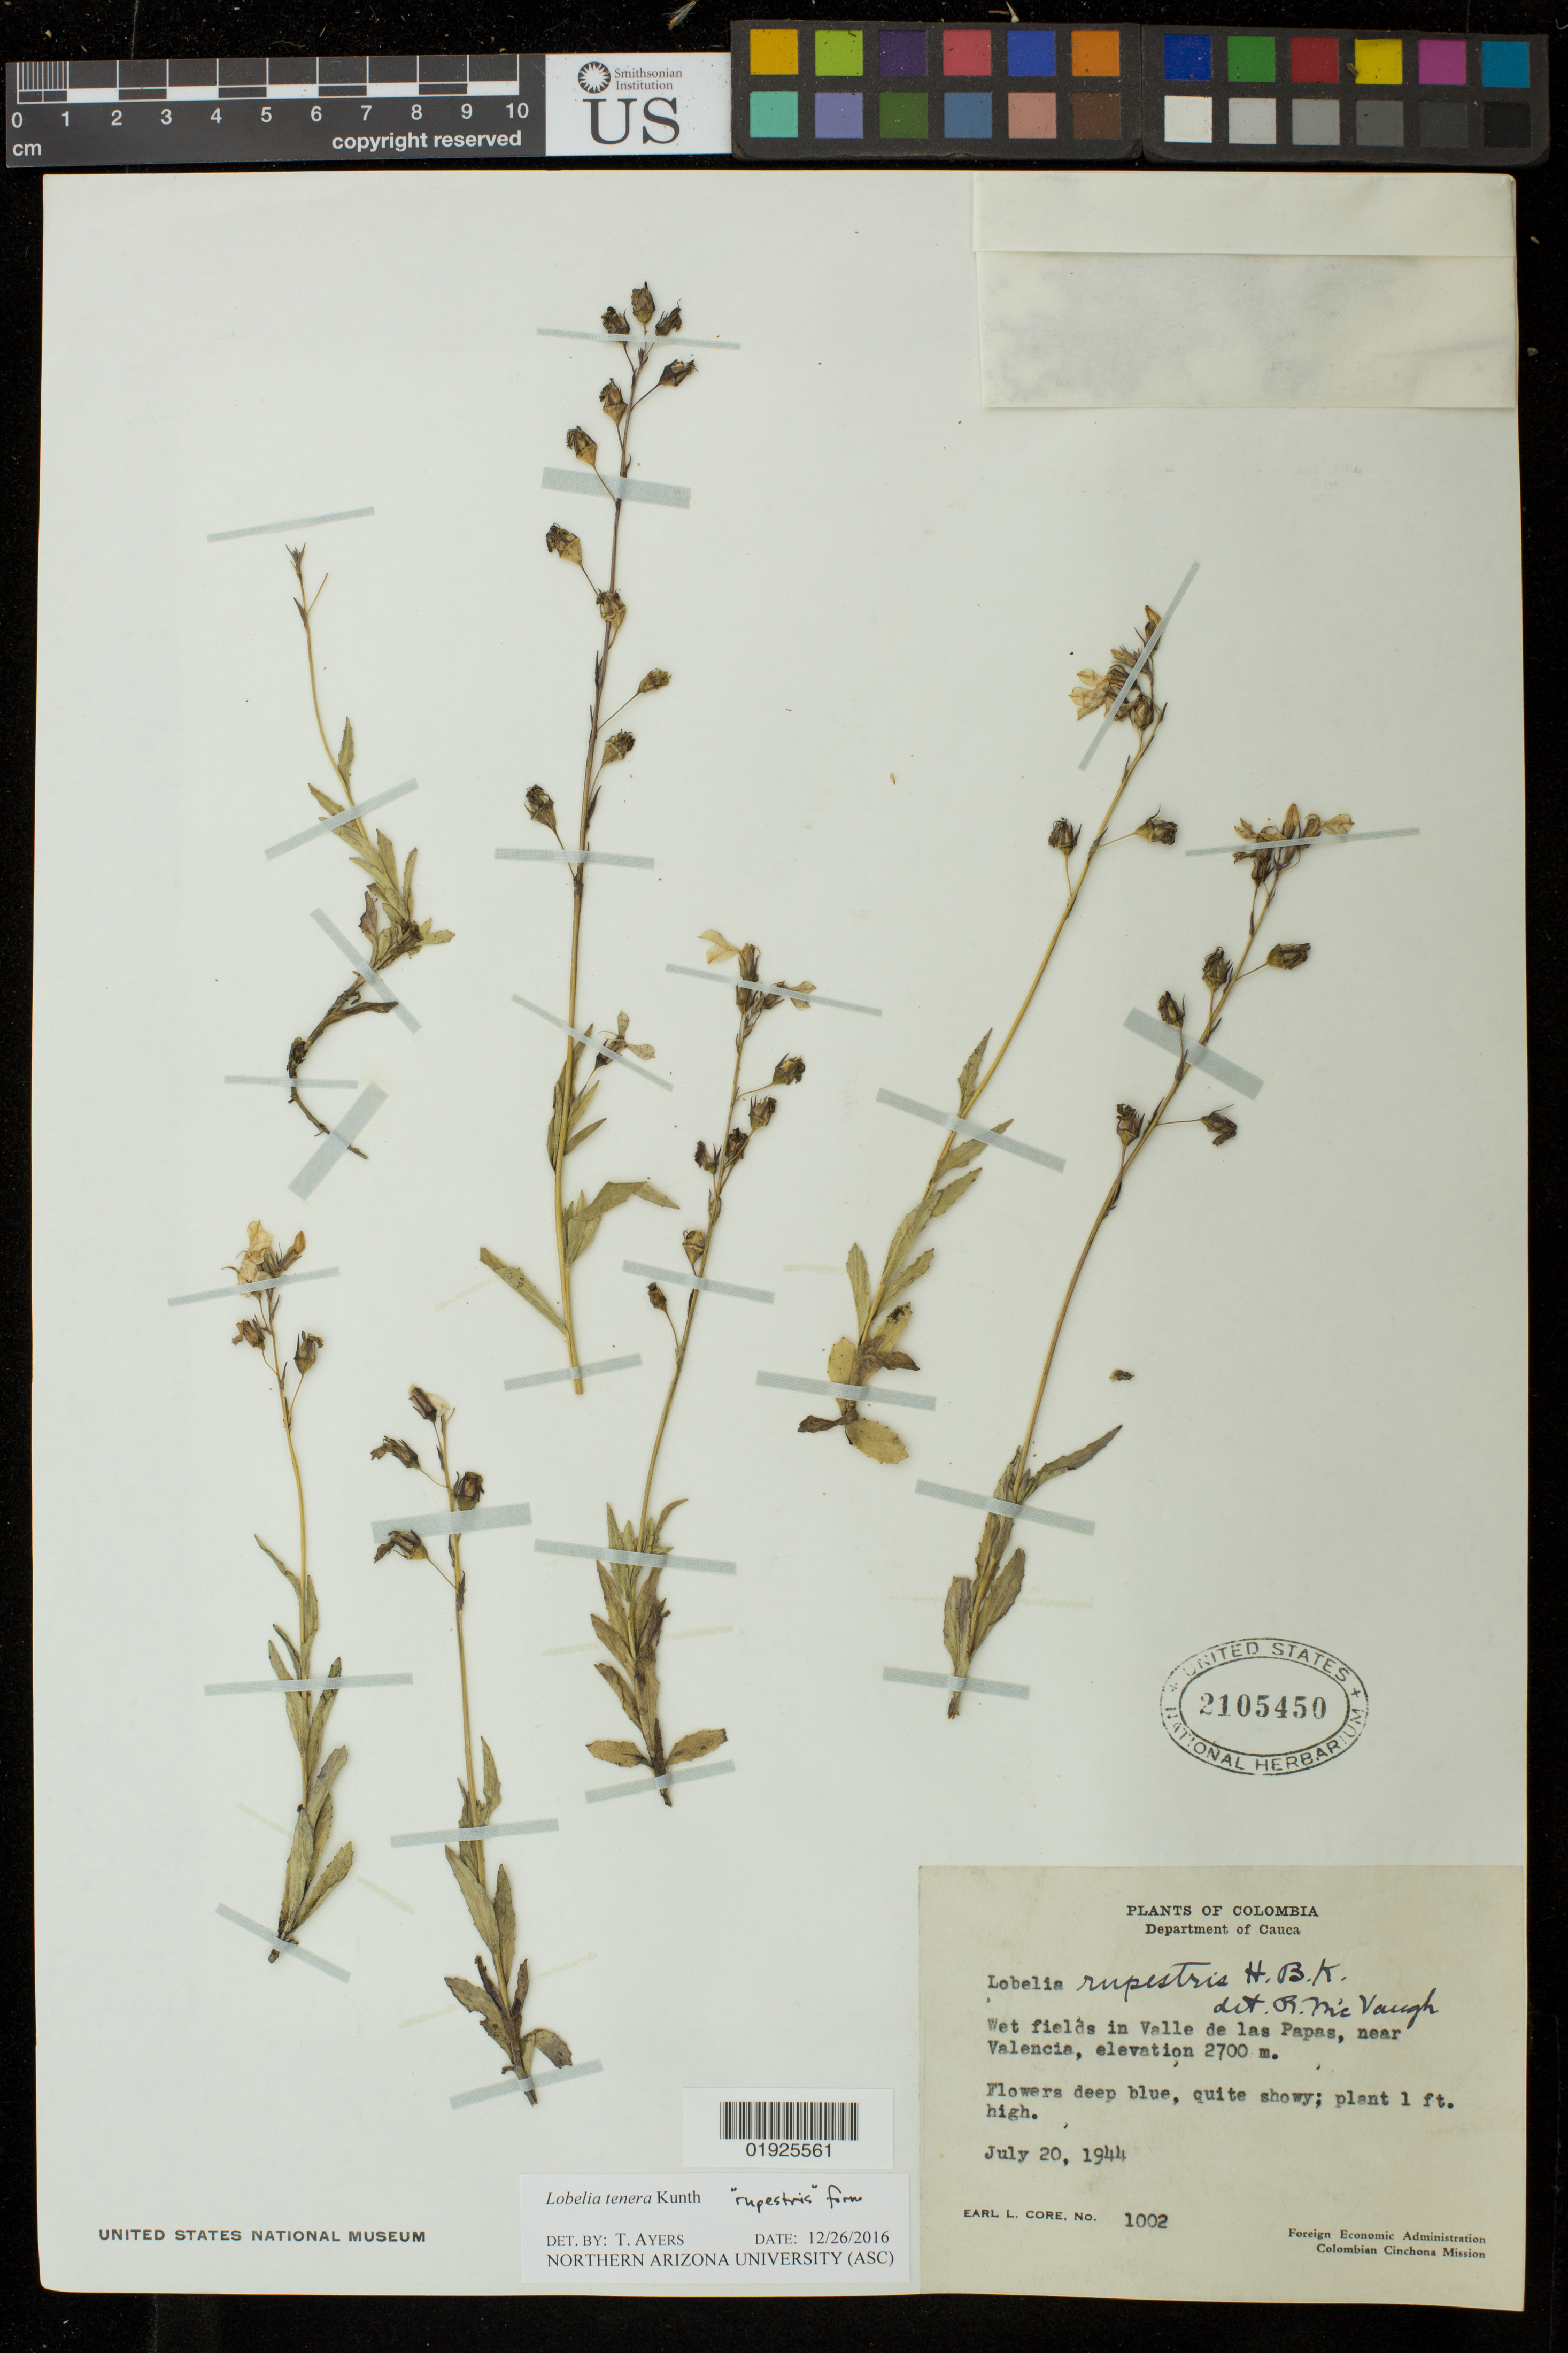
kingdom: Plantae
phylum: Tracheophyta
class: Magnoliopsida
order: Asterales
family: Campanulaceae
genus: Lobelia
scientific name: Lobelia tenera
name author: Kunth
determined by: Ayers, Tina J.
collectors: E. L. Core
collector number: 1002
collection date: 1944-07-20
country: Colombia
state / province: Cauca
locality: Valle de las Papas, near Valencia.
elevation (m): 2700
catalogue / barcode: US 2105450